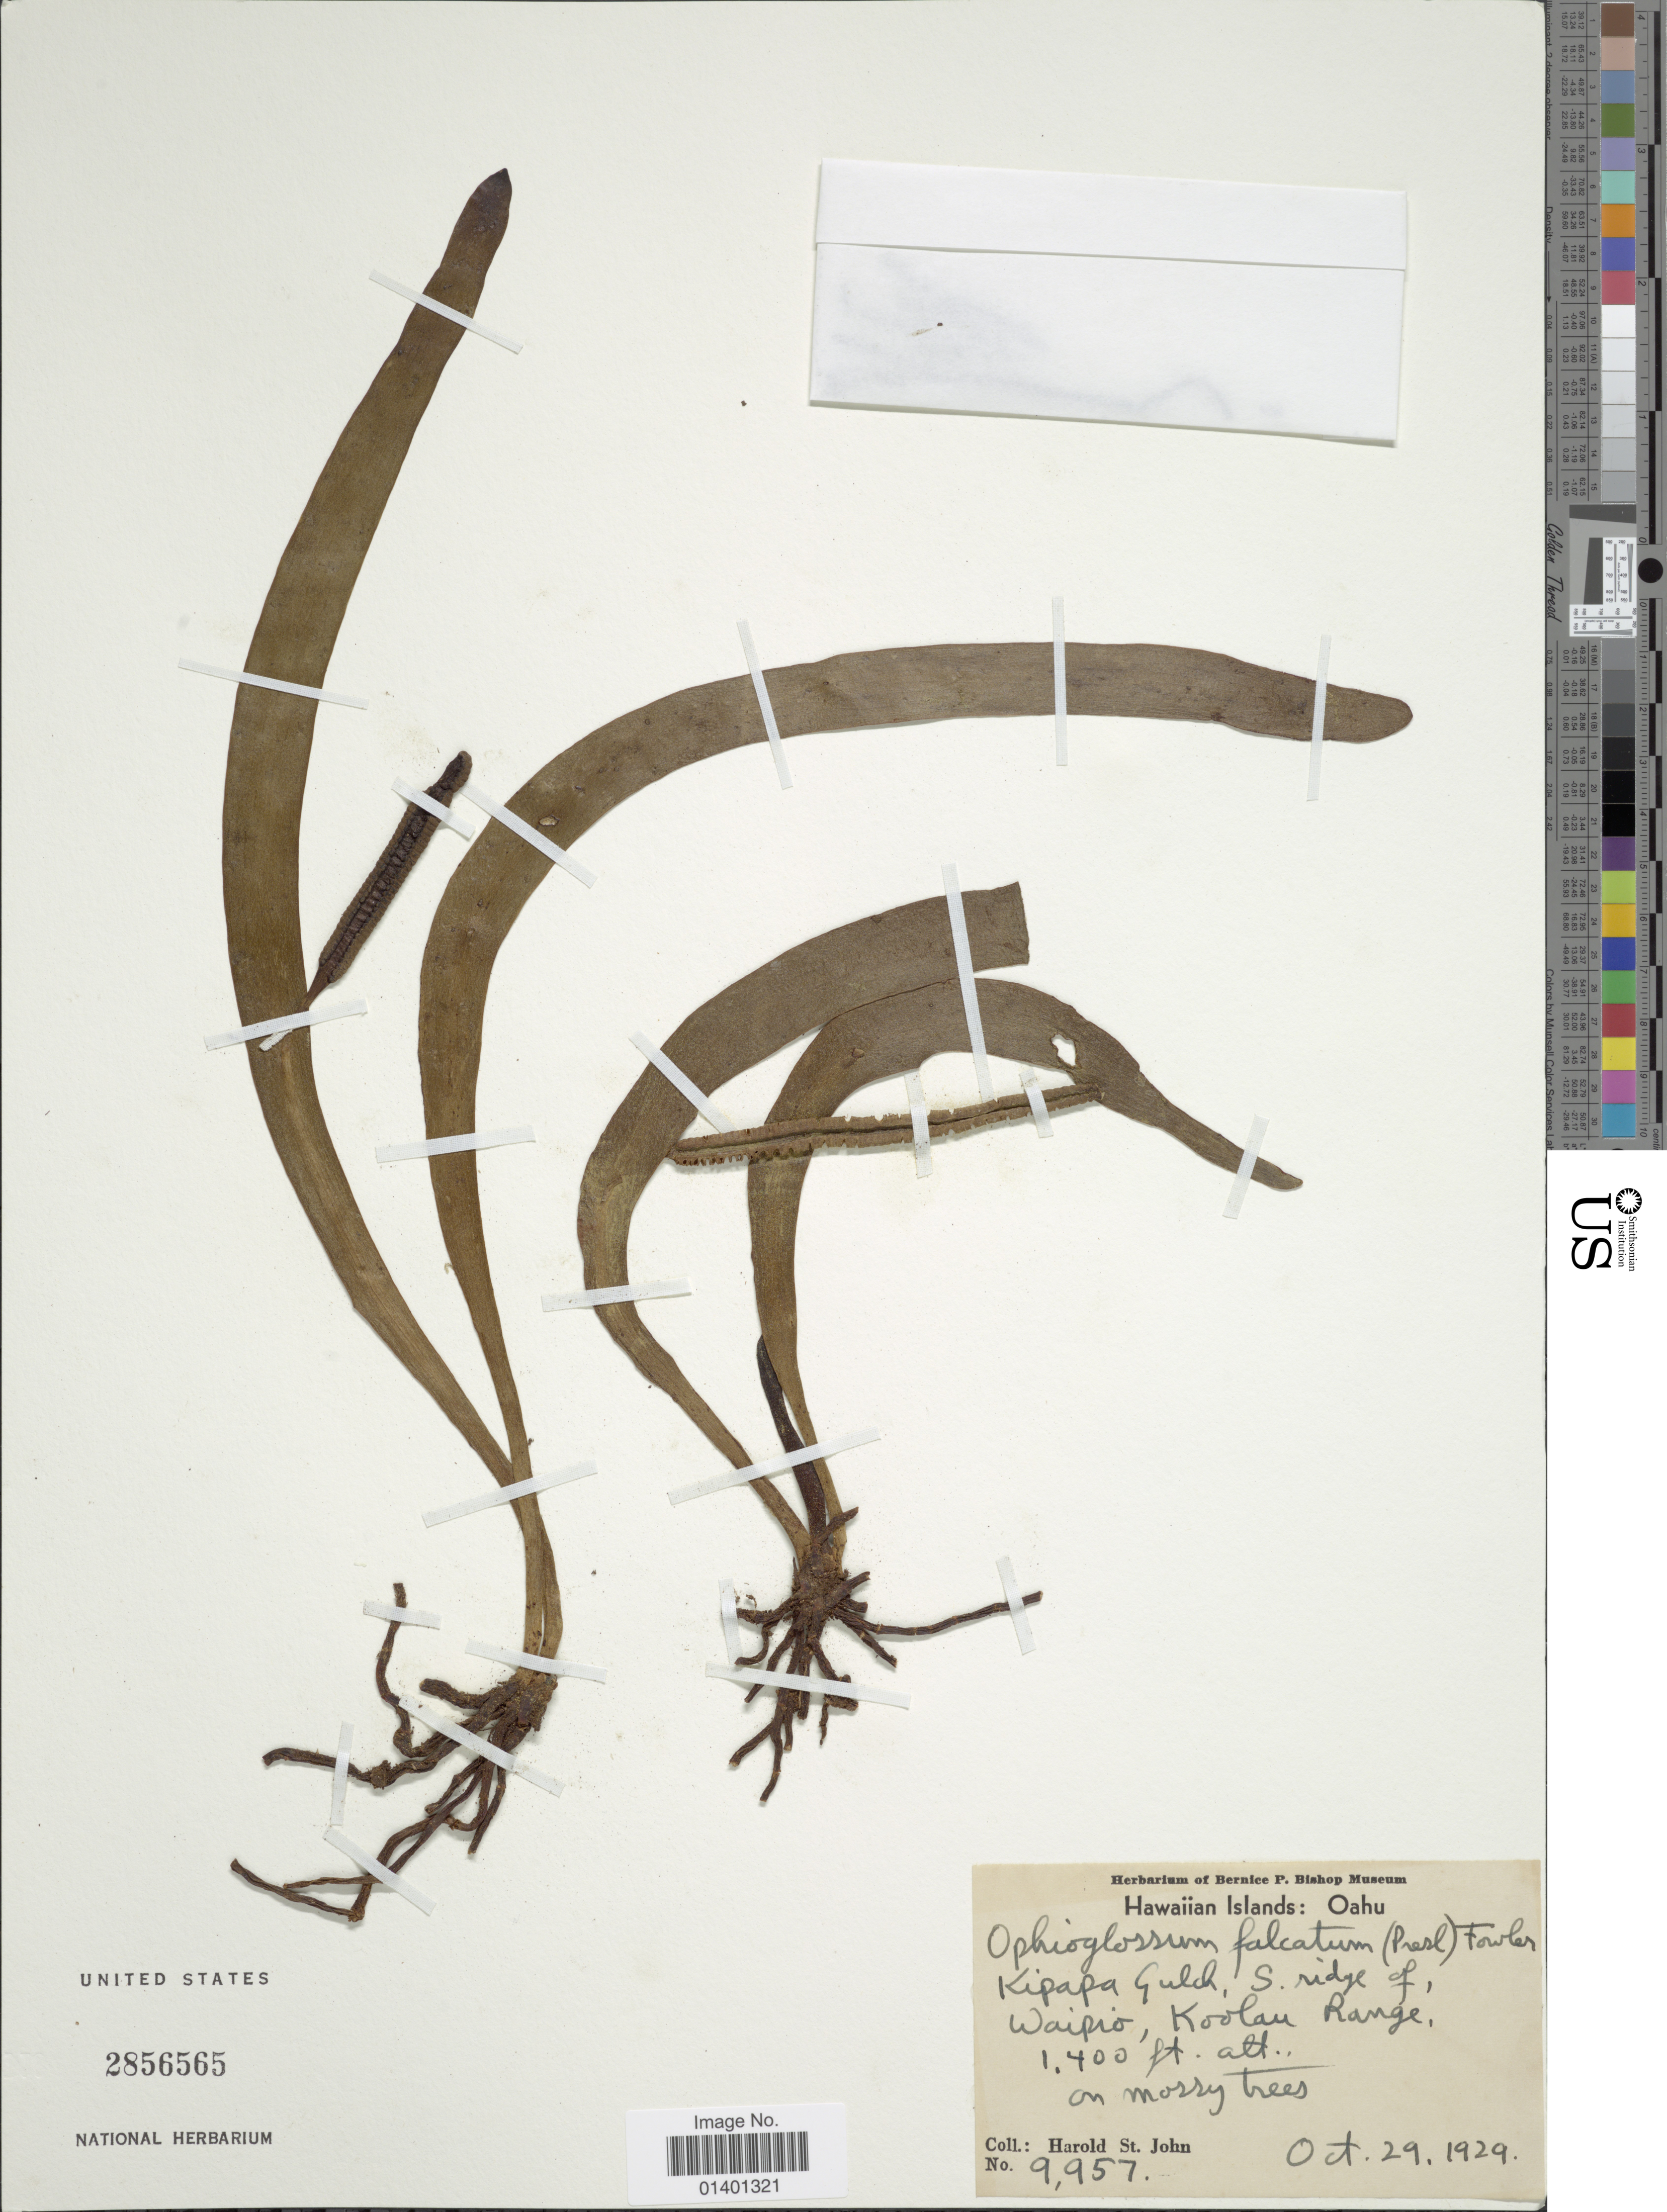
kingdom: Plantae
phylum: Tracheophyta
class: Polypodiopsida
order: Ophioglossales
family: Ophioglossaceae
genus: Ophioderma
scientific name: Ophioderma pendulum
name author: (L.) C. Presl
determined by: Wagner, W. L., (BOT), Smithsonian Institution - National Museum of Natural History (UNITED STATES)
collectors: H. St. John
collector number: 9957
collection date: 1929-10-29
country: United States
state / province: Hawaii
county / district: Honolulu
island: Oahu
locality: Hawaiian islands: Oahu, Kipapa Gulch, S. ridge of Waipio, Koolau Range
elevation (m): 427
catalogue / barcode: US 2856565